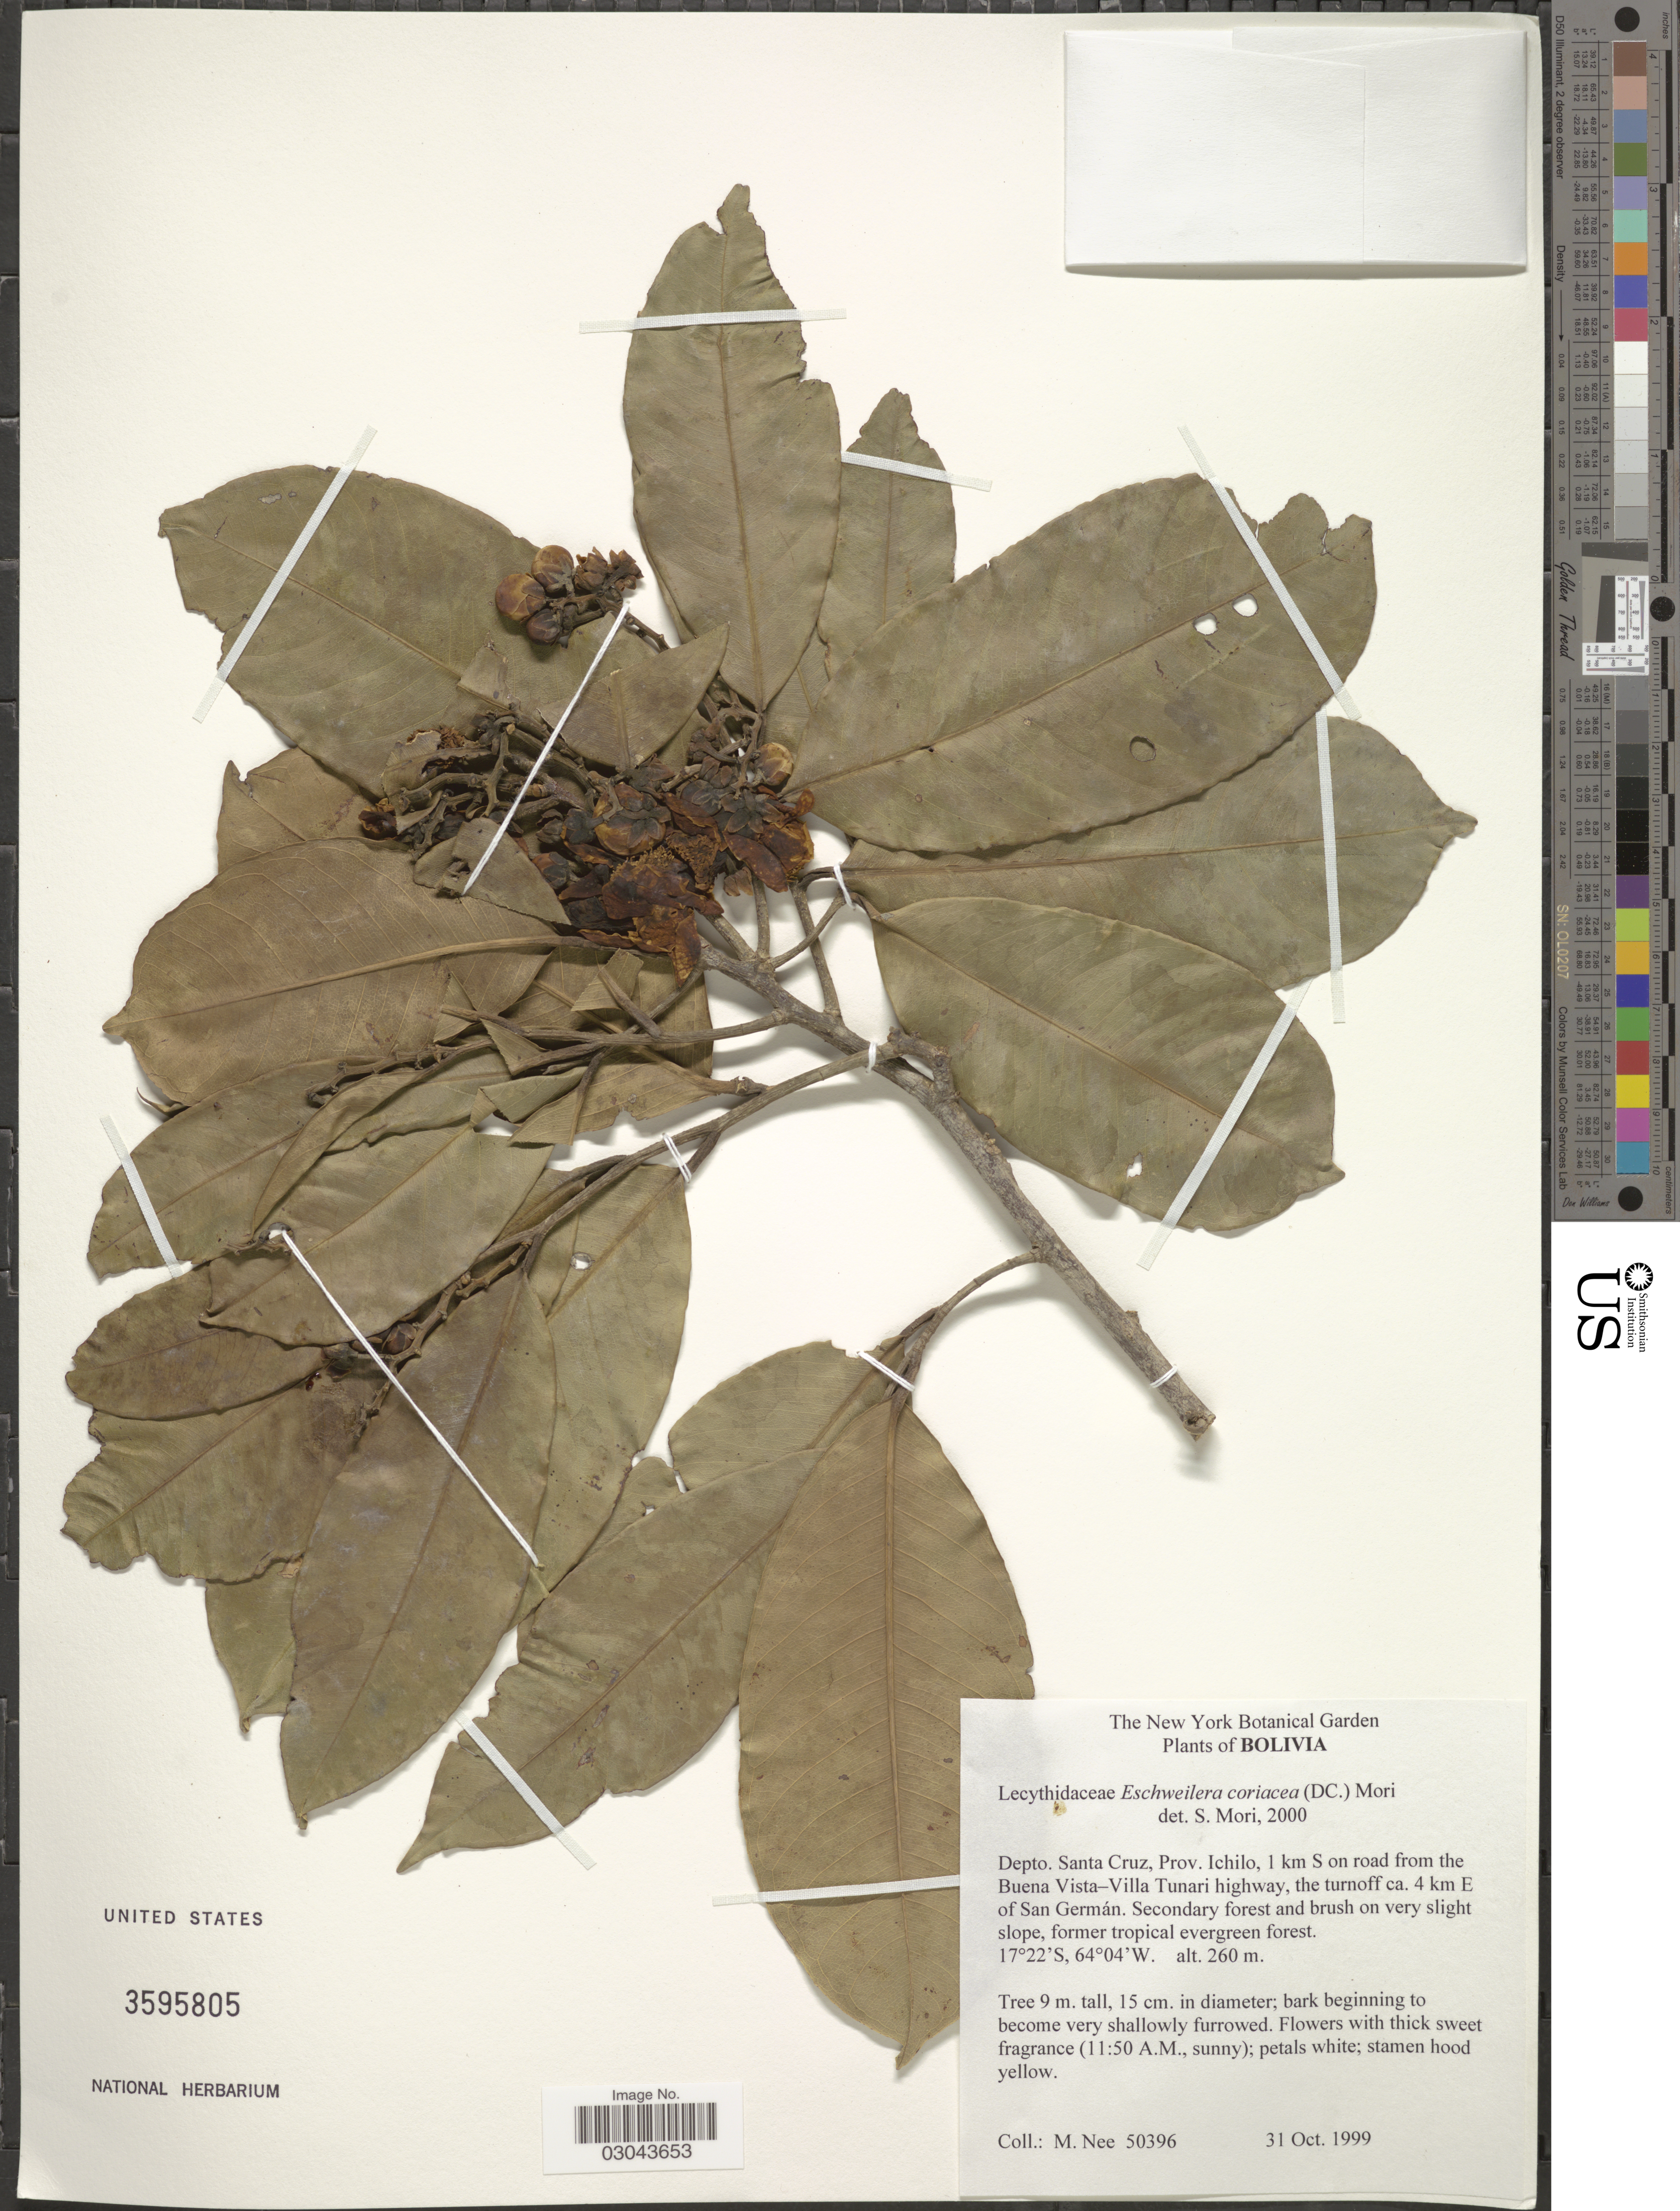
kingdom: Plantae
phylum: Tracheophyta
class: Magnoliopsida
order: Ericales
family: Lecythidaceae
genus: Eschweilera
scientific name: Eschweilera coriacea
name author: (DC.) S.A. Mori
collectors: M. Nee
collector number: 50396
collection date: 1999-10-31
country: Bolivia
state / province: Santa Cruz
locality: Depto. Santa Cruz, Prov. Ichilo, 1 km S on road from the Buena Vista-Villa Tunari highway, the turnoff ca. 4 km E of San Germán.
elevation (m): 260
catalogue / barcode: US 3595805